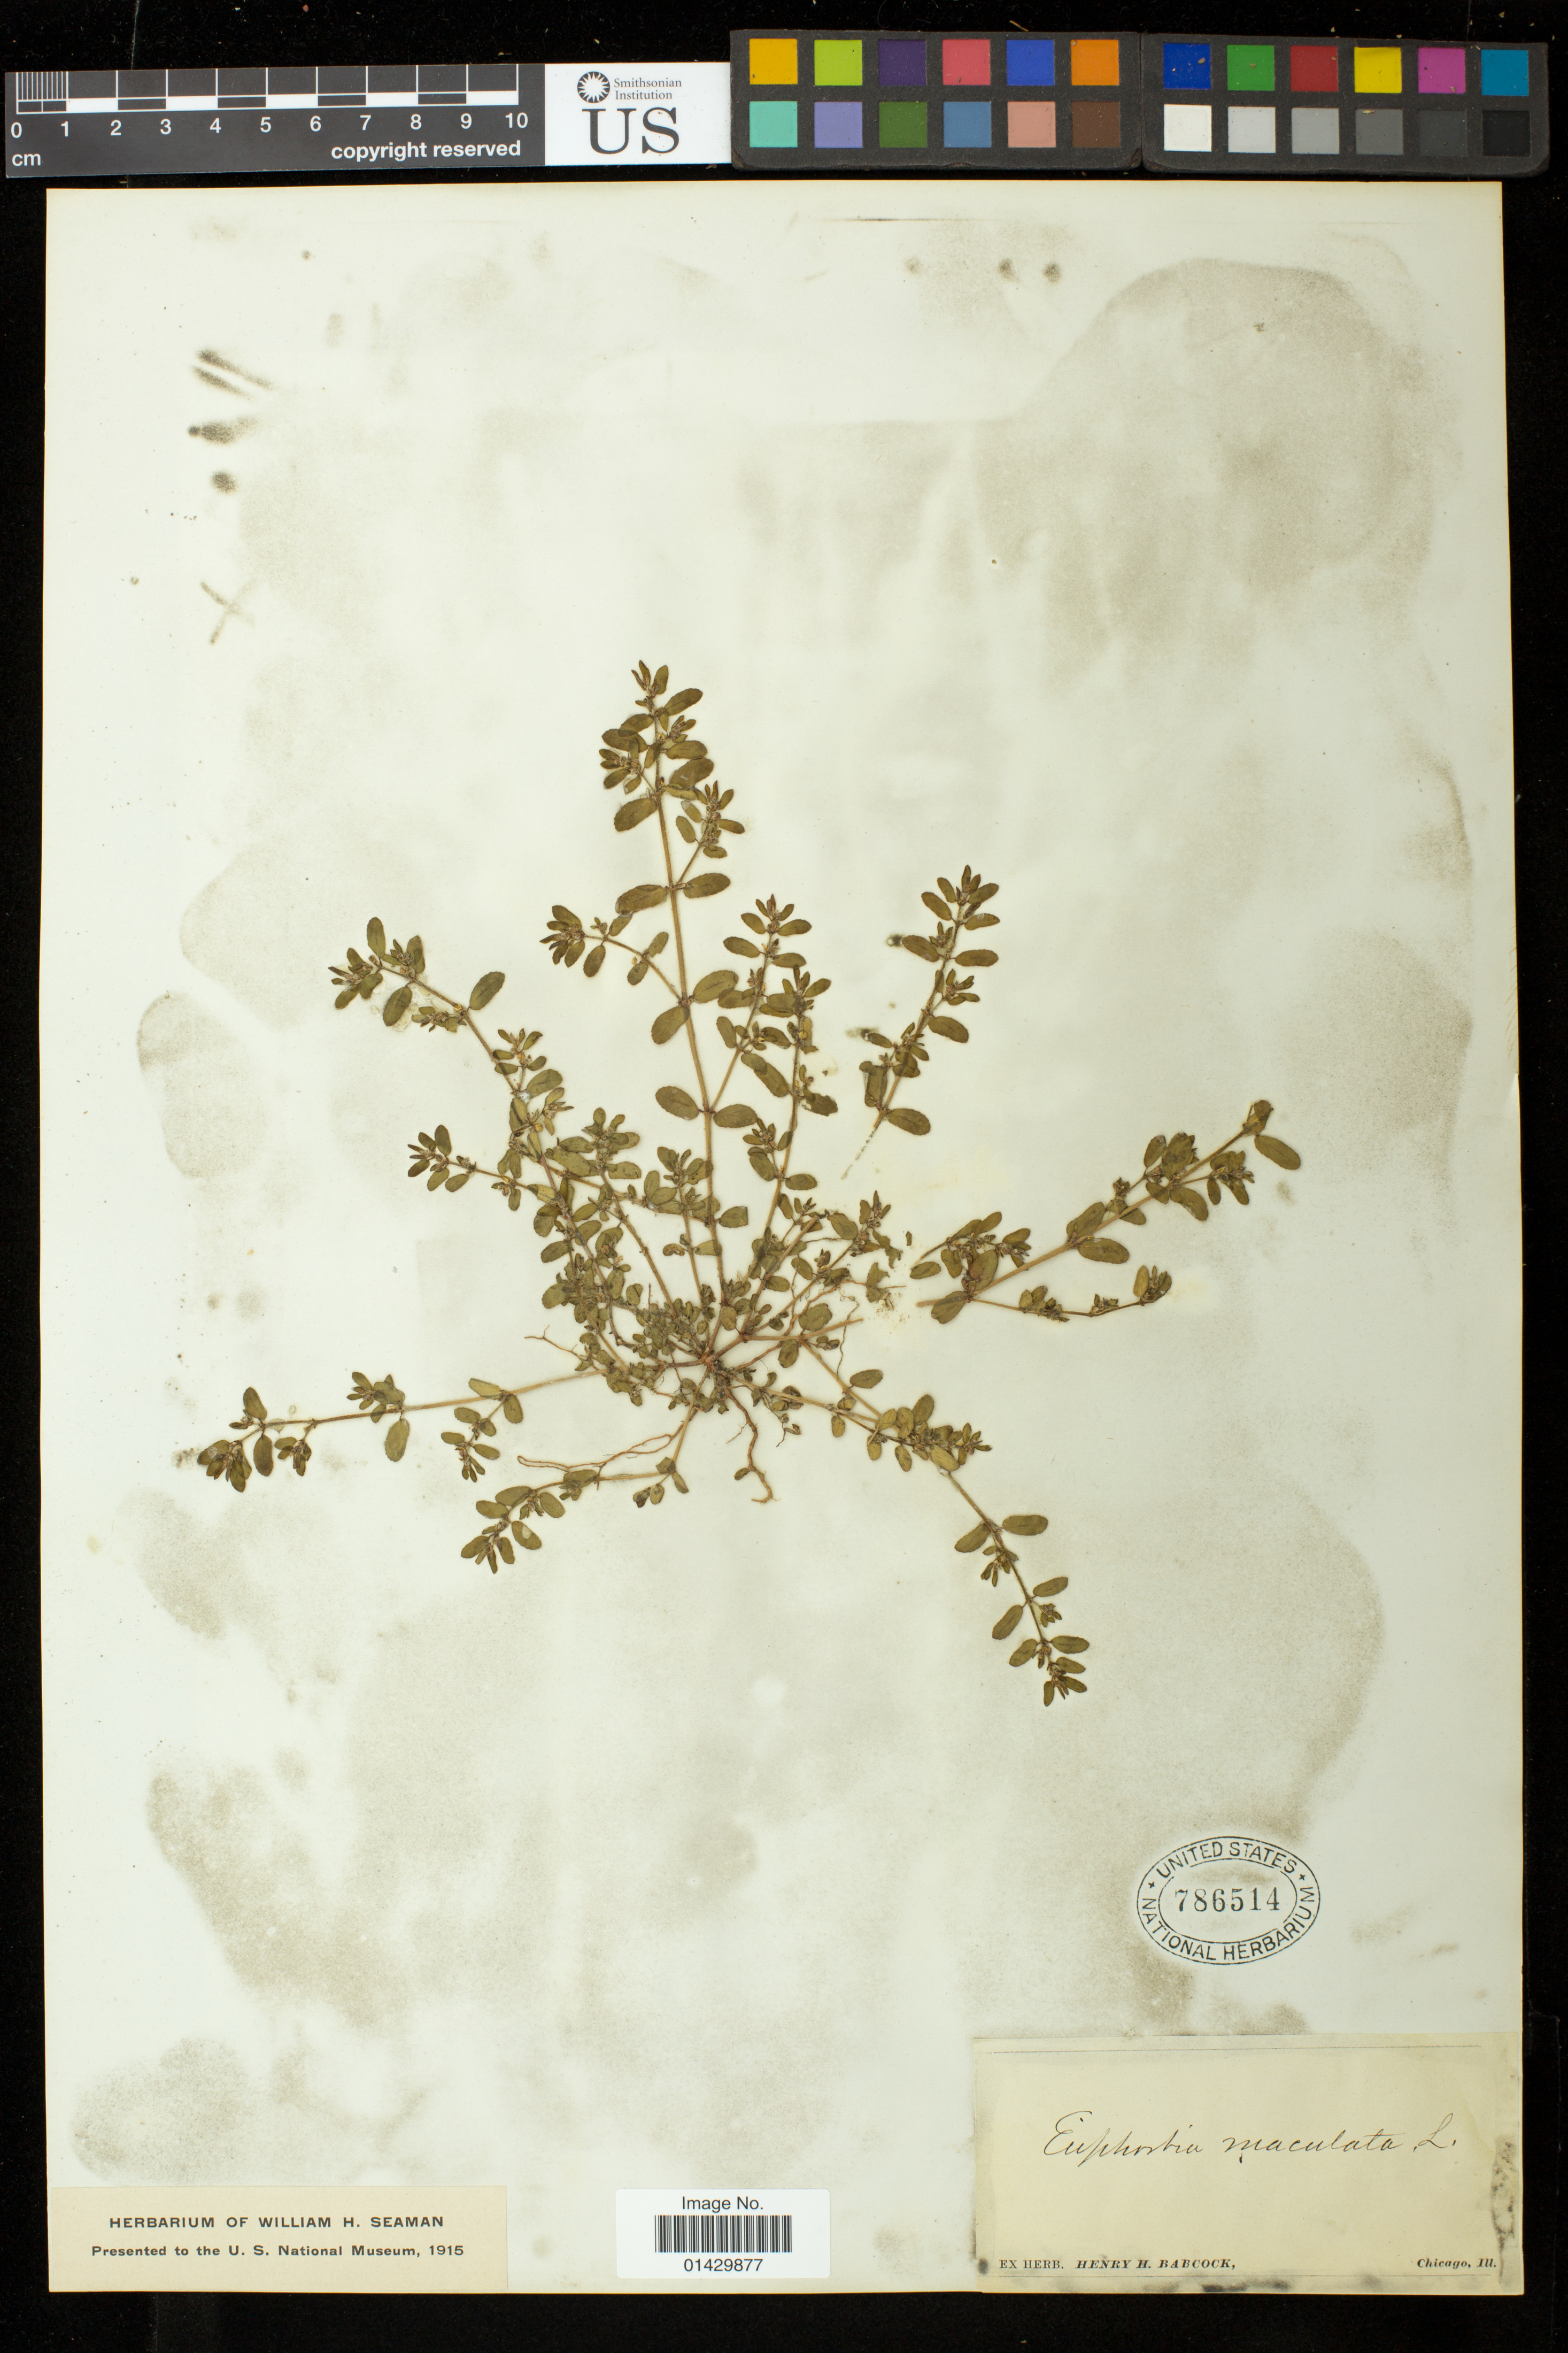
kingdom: Plantae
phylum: Tracheophyta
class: Magnoliopsida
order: Malpighiales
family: Euphorbiaceae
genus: Euphorbia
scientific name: Euphorbia maculata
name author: L.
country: United States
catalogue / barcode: US 786514